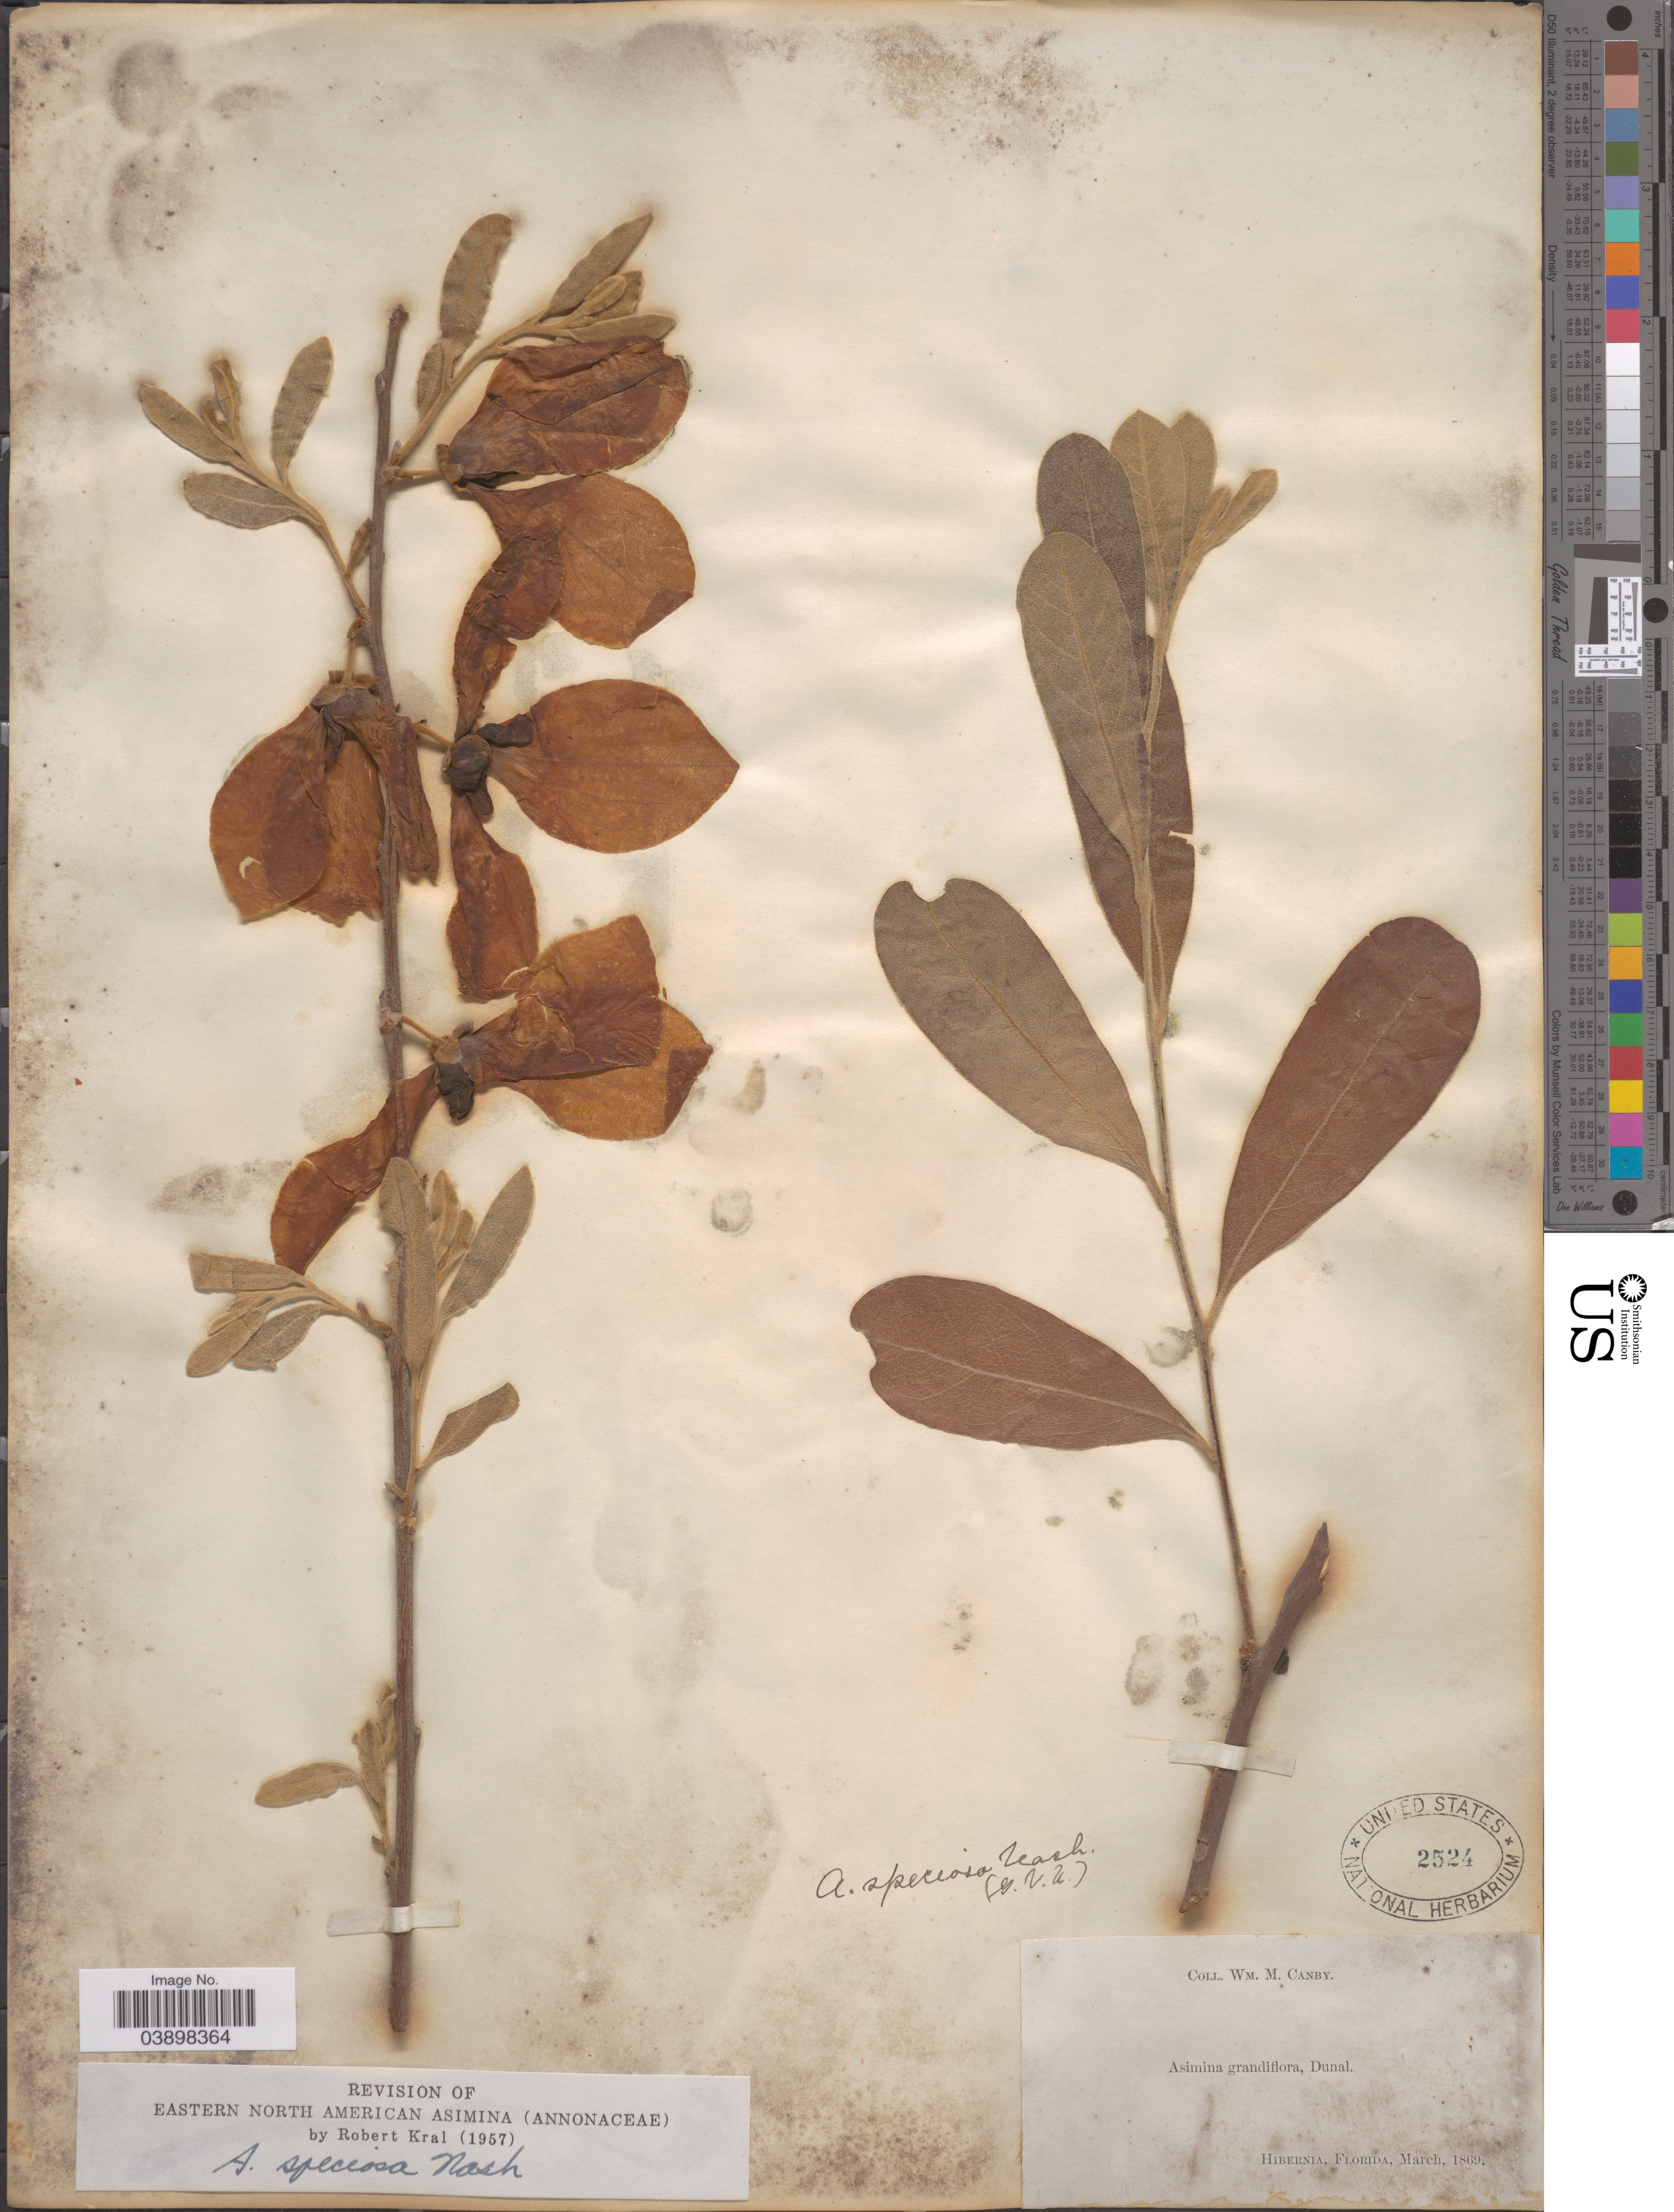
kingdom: Plantae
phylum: Tracheophyta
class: Magnoliopsida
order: Magnoliales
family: Annonaceae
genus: Asimina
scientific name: Asimina speciosa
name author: Nash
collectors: W. M. Canby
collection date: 1869-03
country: United States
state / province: Florida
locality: Hibernia.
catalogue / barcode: US 2524